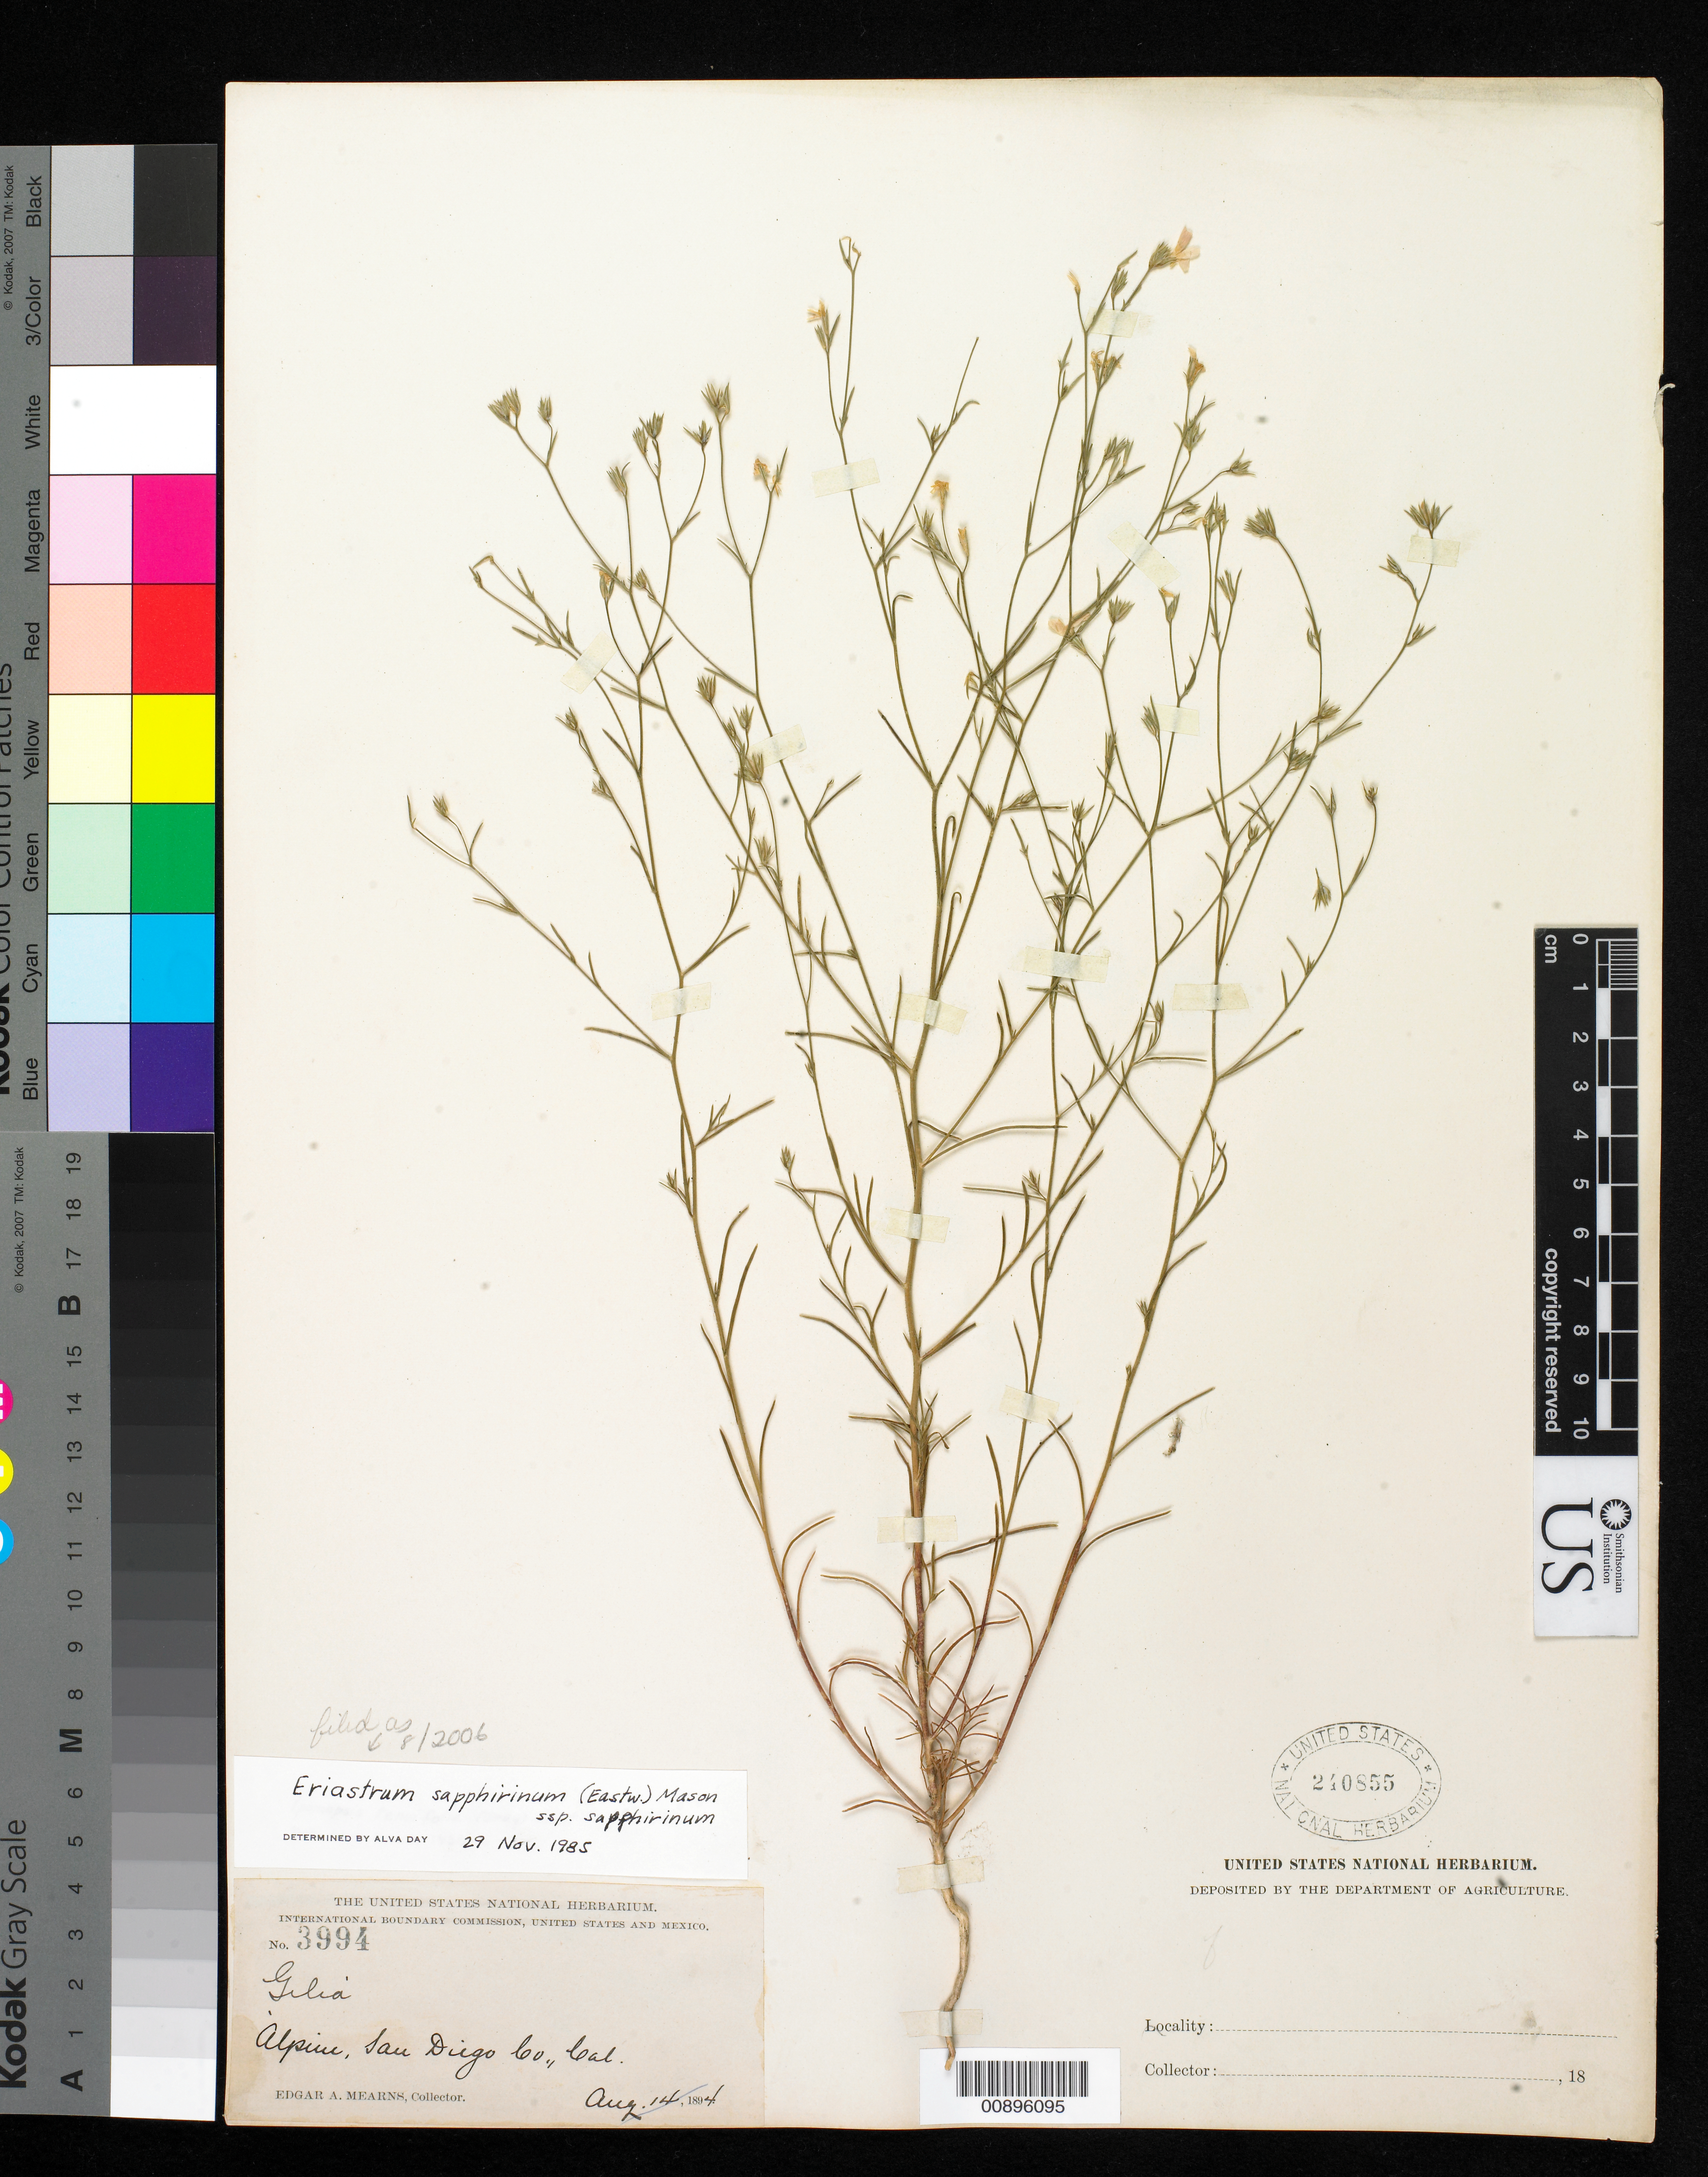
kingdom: Plantae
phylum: Tracheophyta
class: Magnoliopsida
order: Ericales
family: Polemoniaceae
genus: Eriastrum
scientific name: Eriastrum sapphirinum subsp. sapphirinum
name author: (Eastw.) H. Mason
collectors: E. A. Mearns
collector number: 3994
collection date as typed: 14 Aug 1894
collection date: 1894-08-14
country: United States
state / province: California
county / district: San Diego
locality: Alpine, San Diego County, California.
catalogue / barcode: US 240855